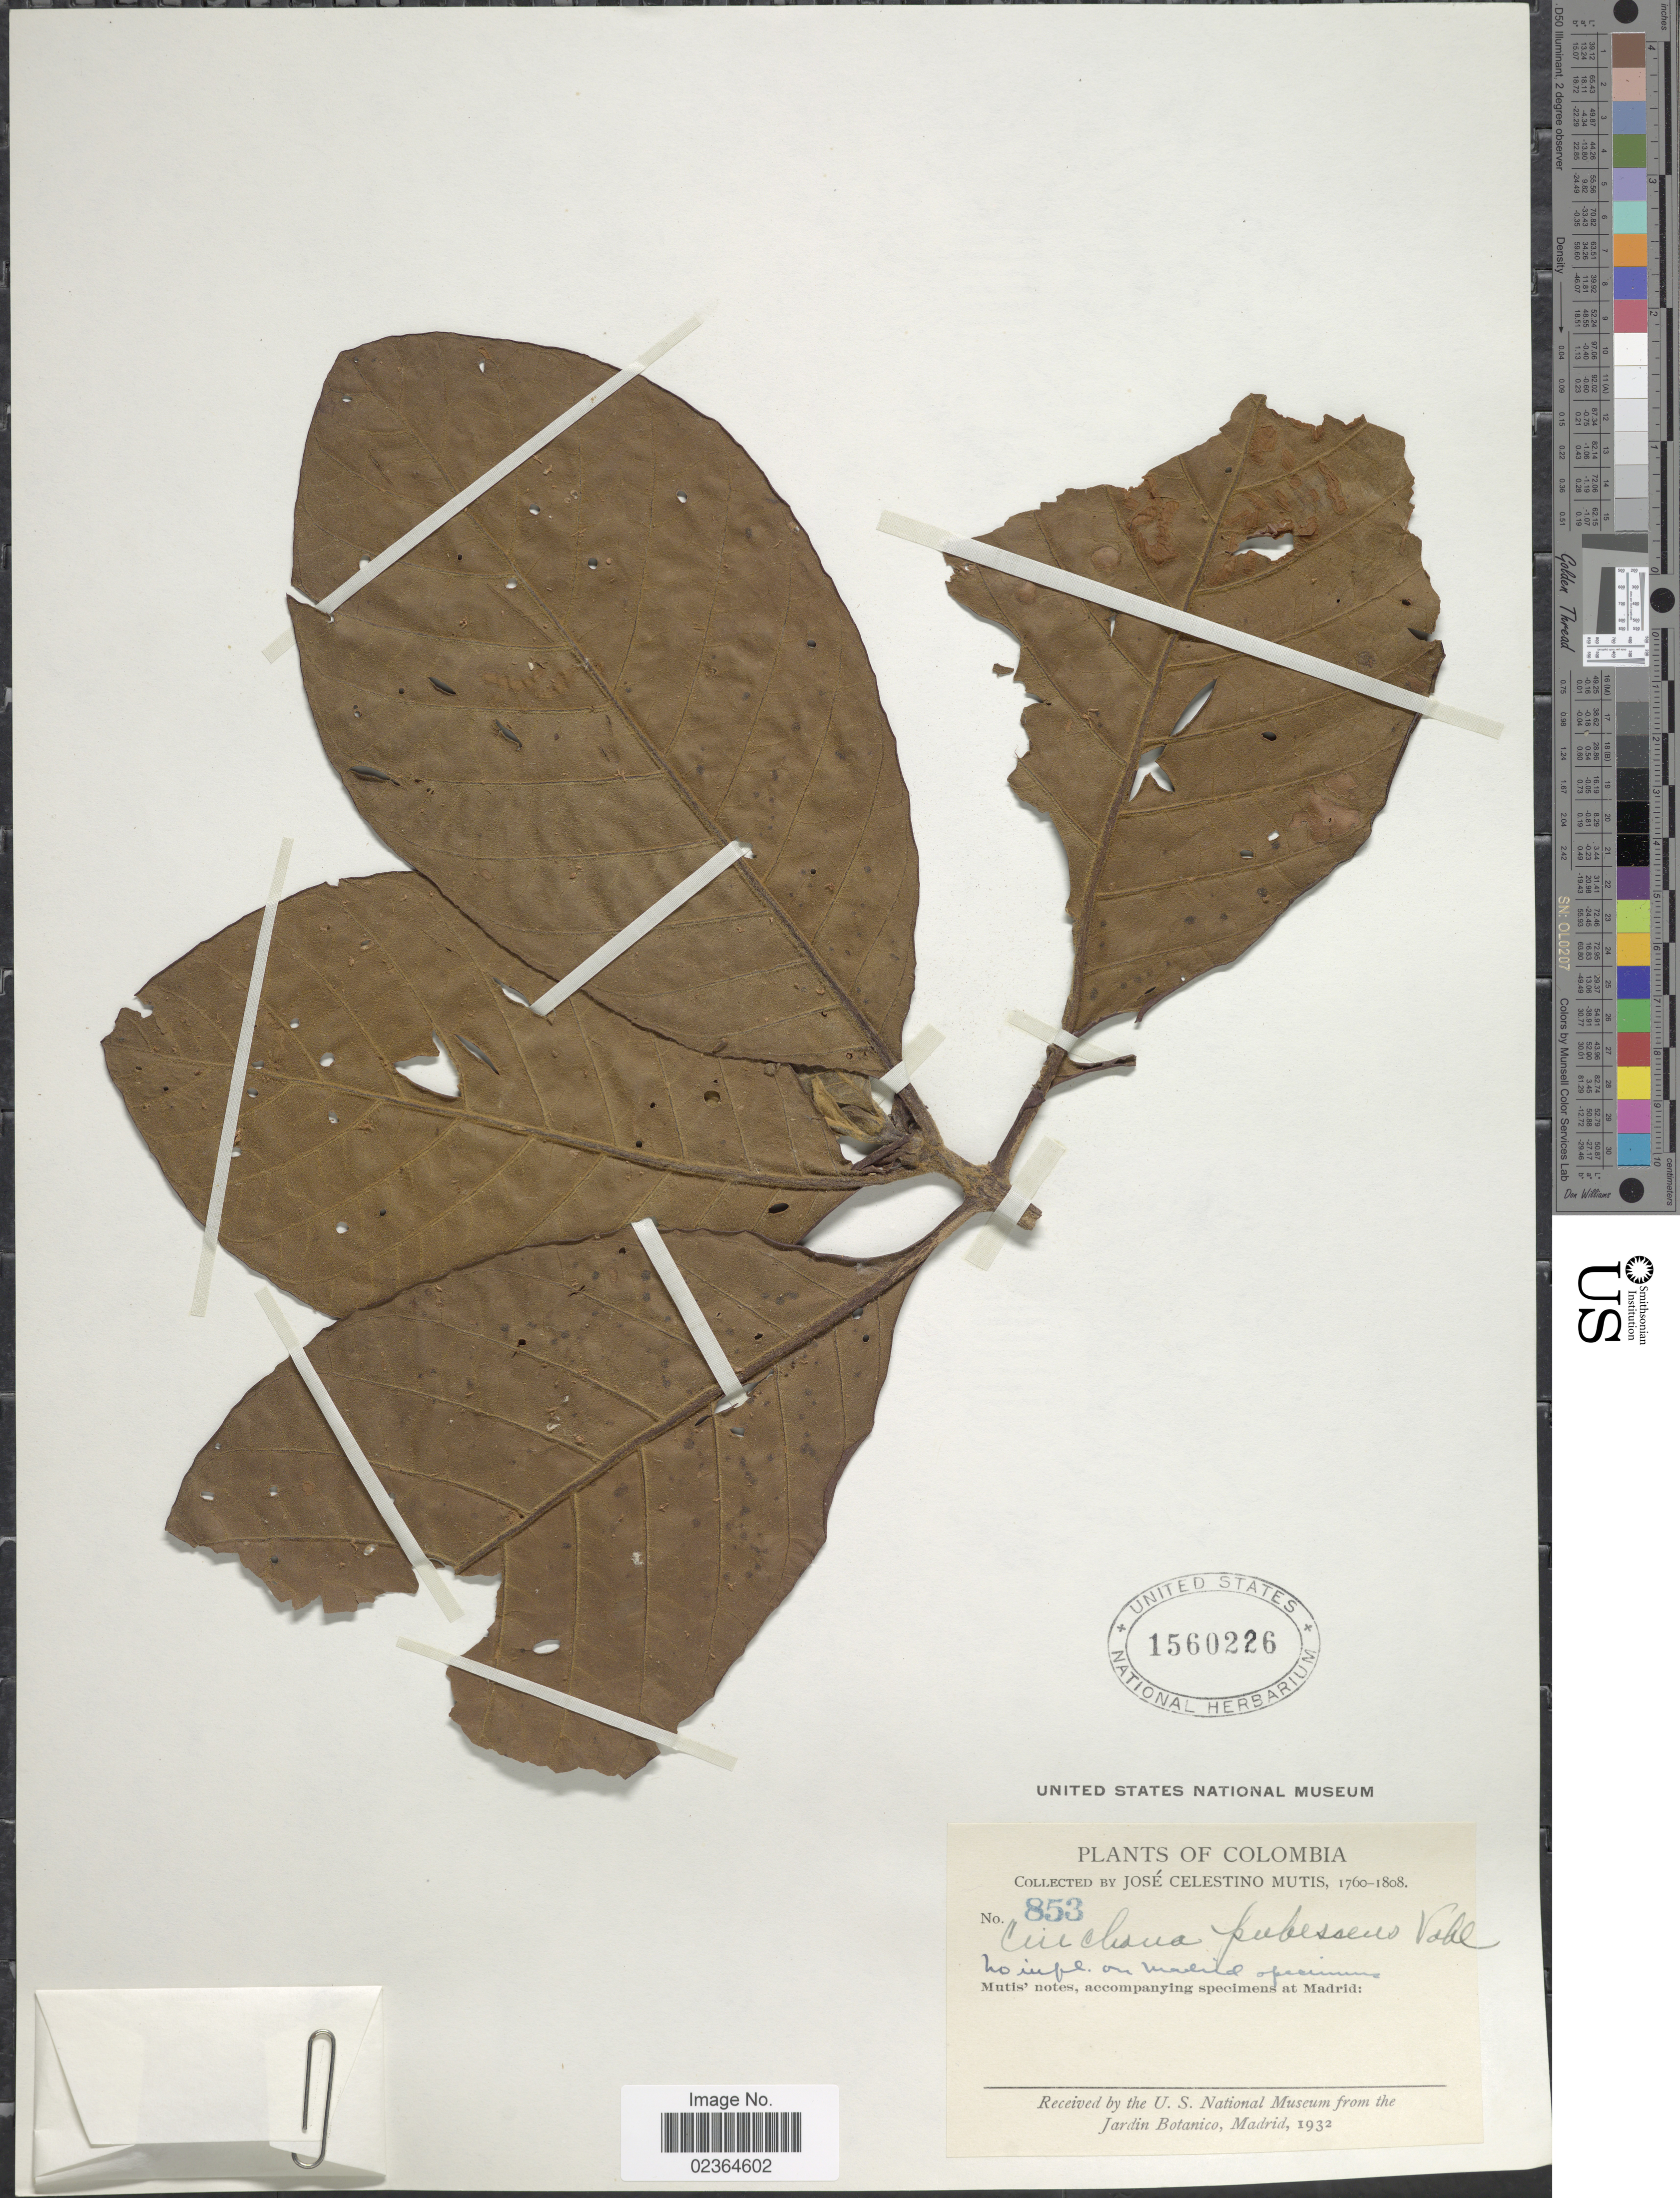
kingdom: Plantae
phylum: Tracheophyta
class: Magnoliopsida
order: Gentianales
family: Rubiaceae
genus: Cinchona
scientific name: Cinchona pubescens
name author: Vahl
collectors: J. C. B. Mutis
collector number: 853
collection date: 1760/1808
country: Colombia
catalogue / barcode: US 1560226